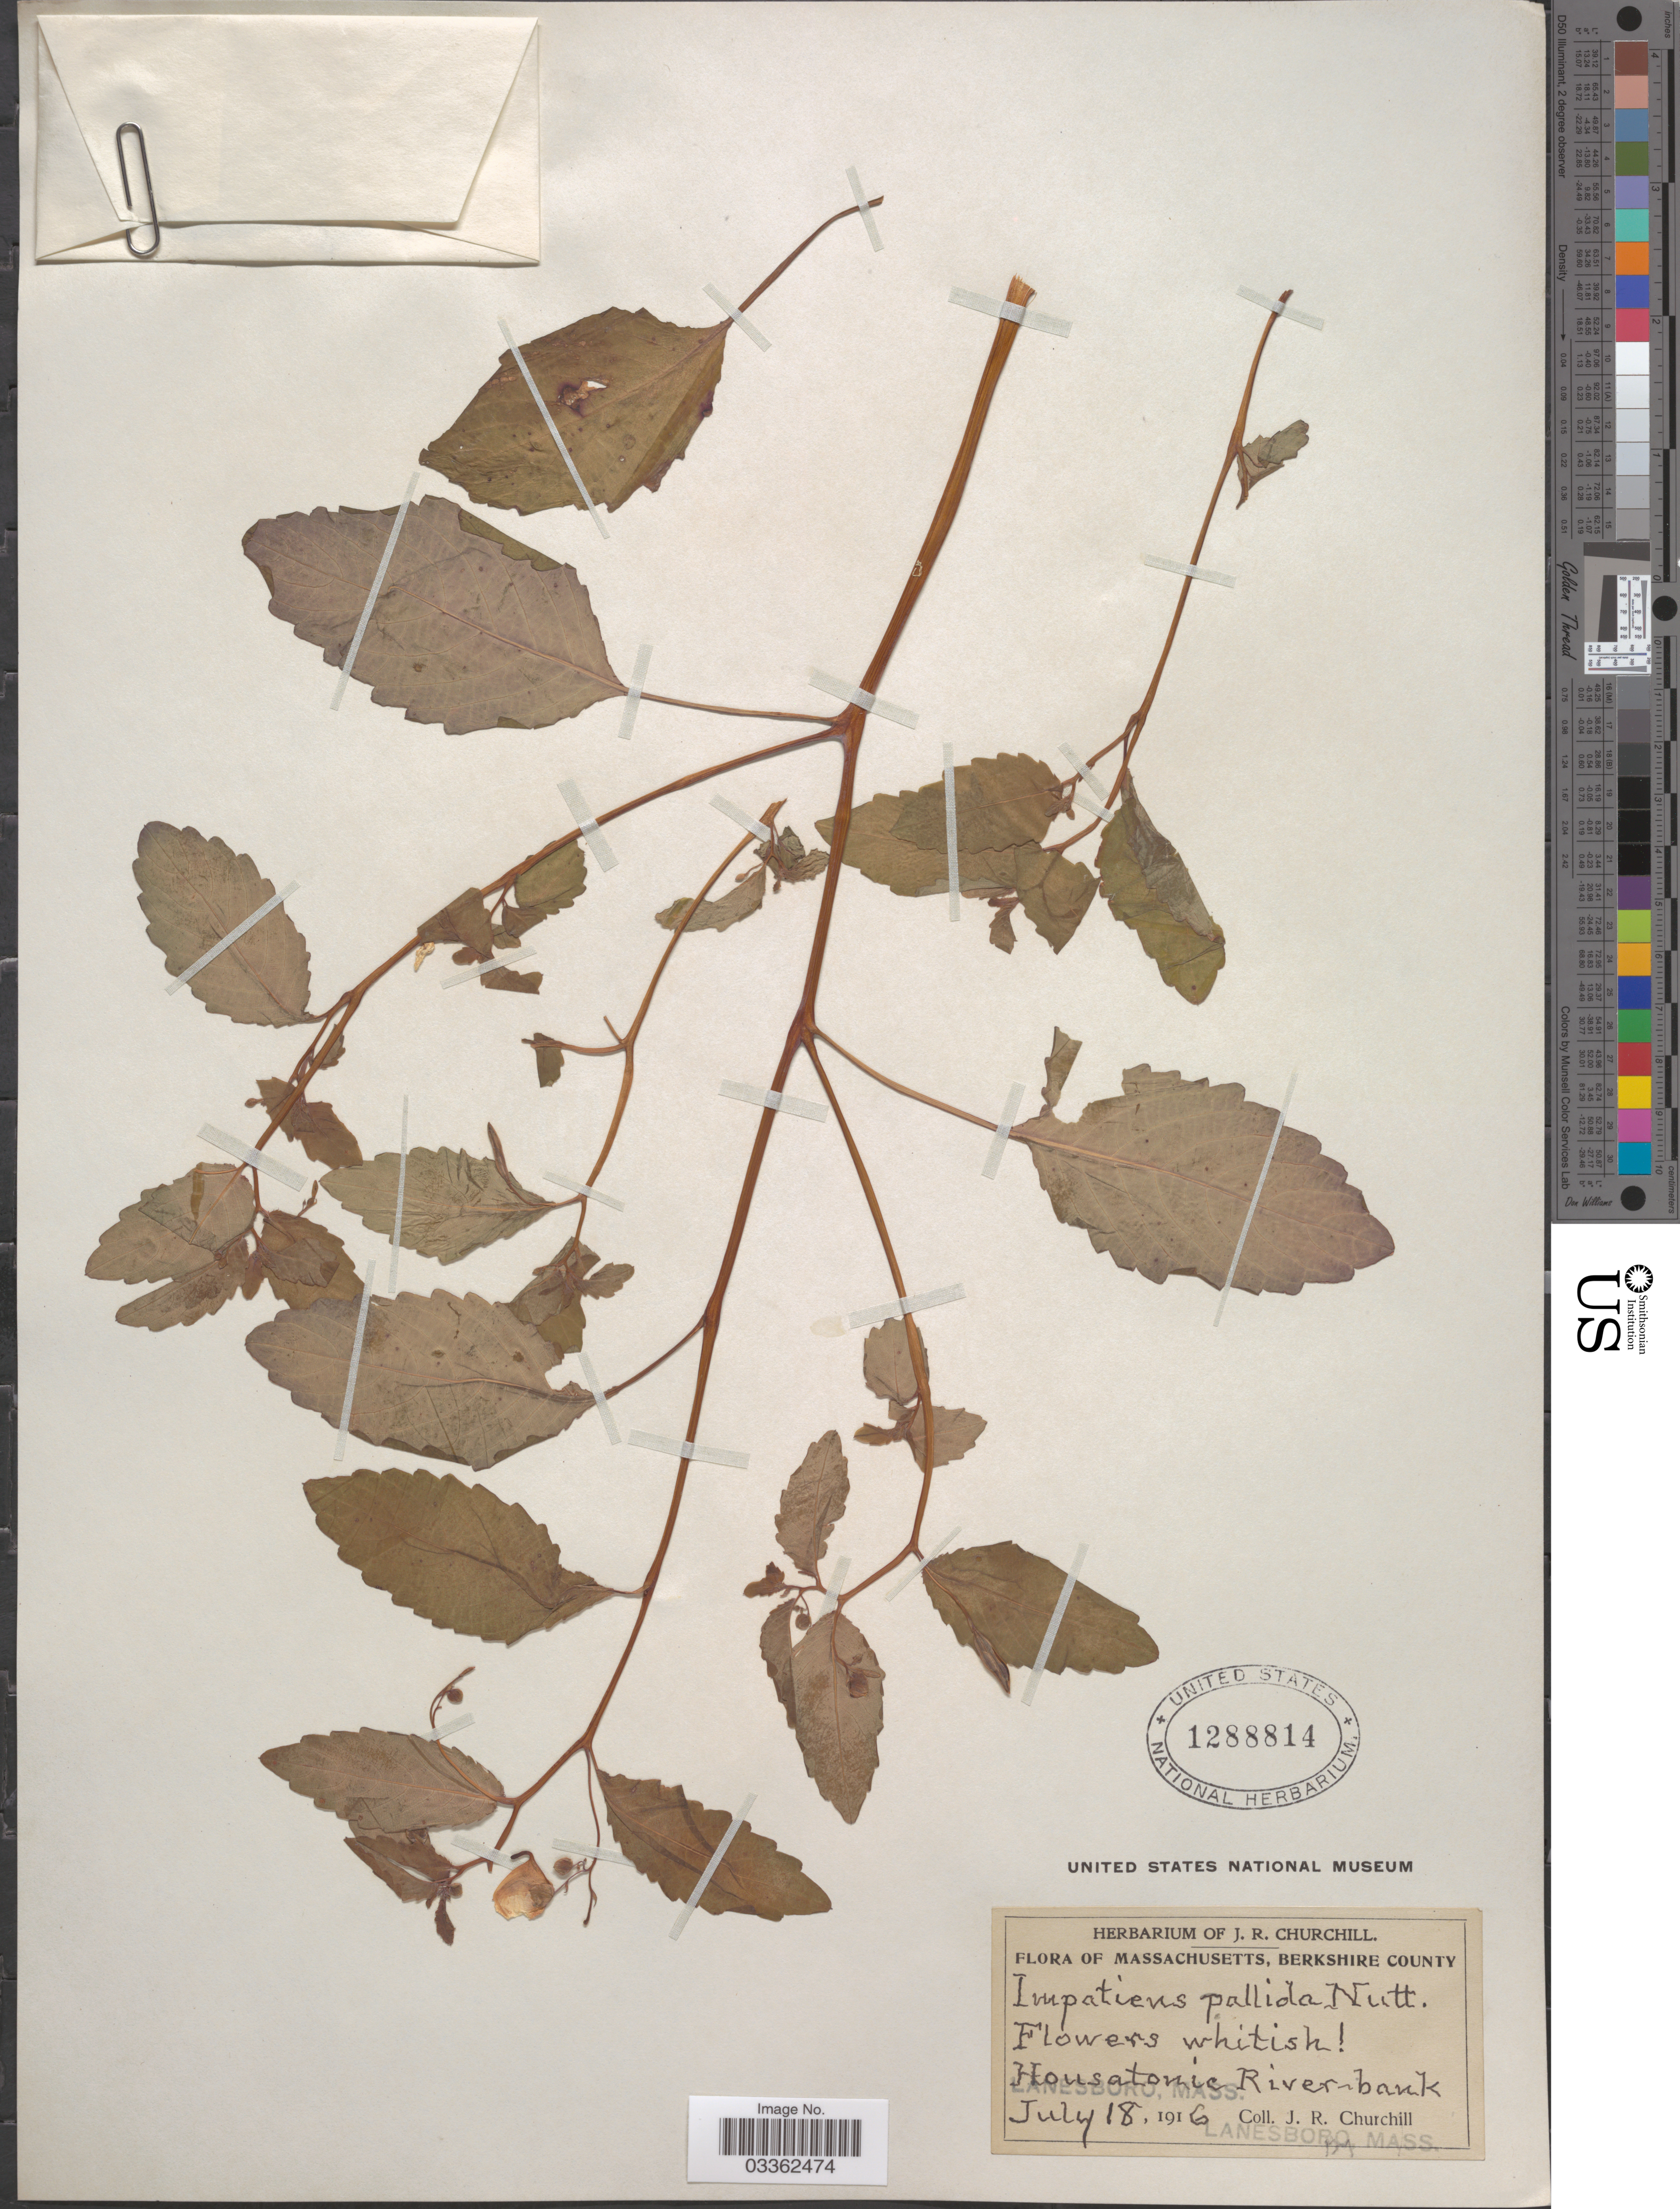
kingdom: Plantae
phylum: Tracheophyta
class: Magnoliopsida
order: Ericales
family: Balsaminaceae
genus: Impatiens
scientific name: Impatiens pallida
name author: Nutt.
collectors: J. Churchill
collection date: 1916-07-18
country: United States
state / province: Massachusetts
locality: Berkshire County. Housatonic River-bank. Lanesboro [unsure placement].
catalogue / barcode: US 1288814